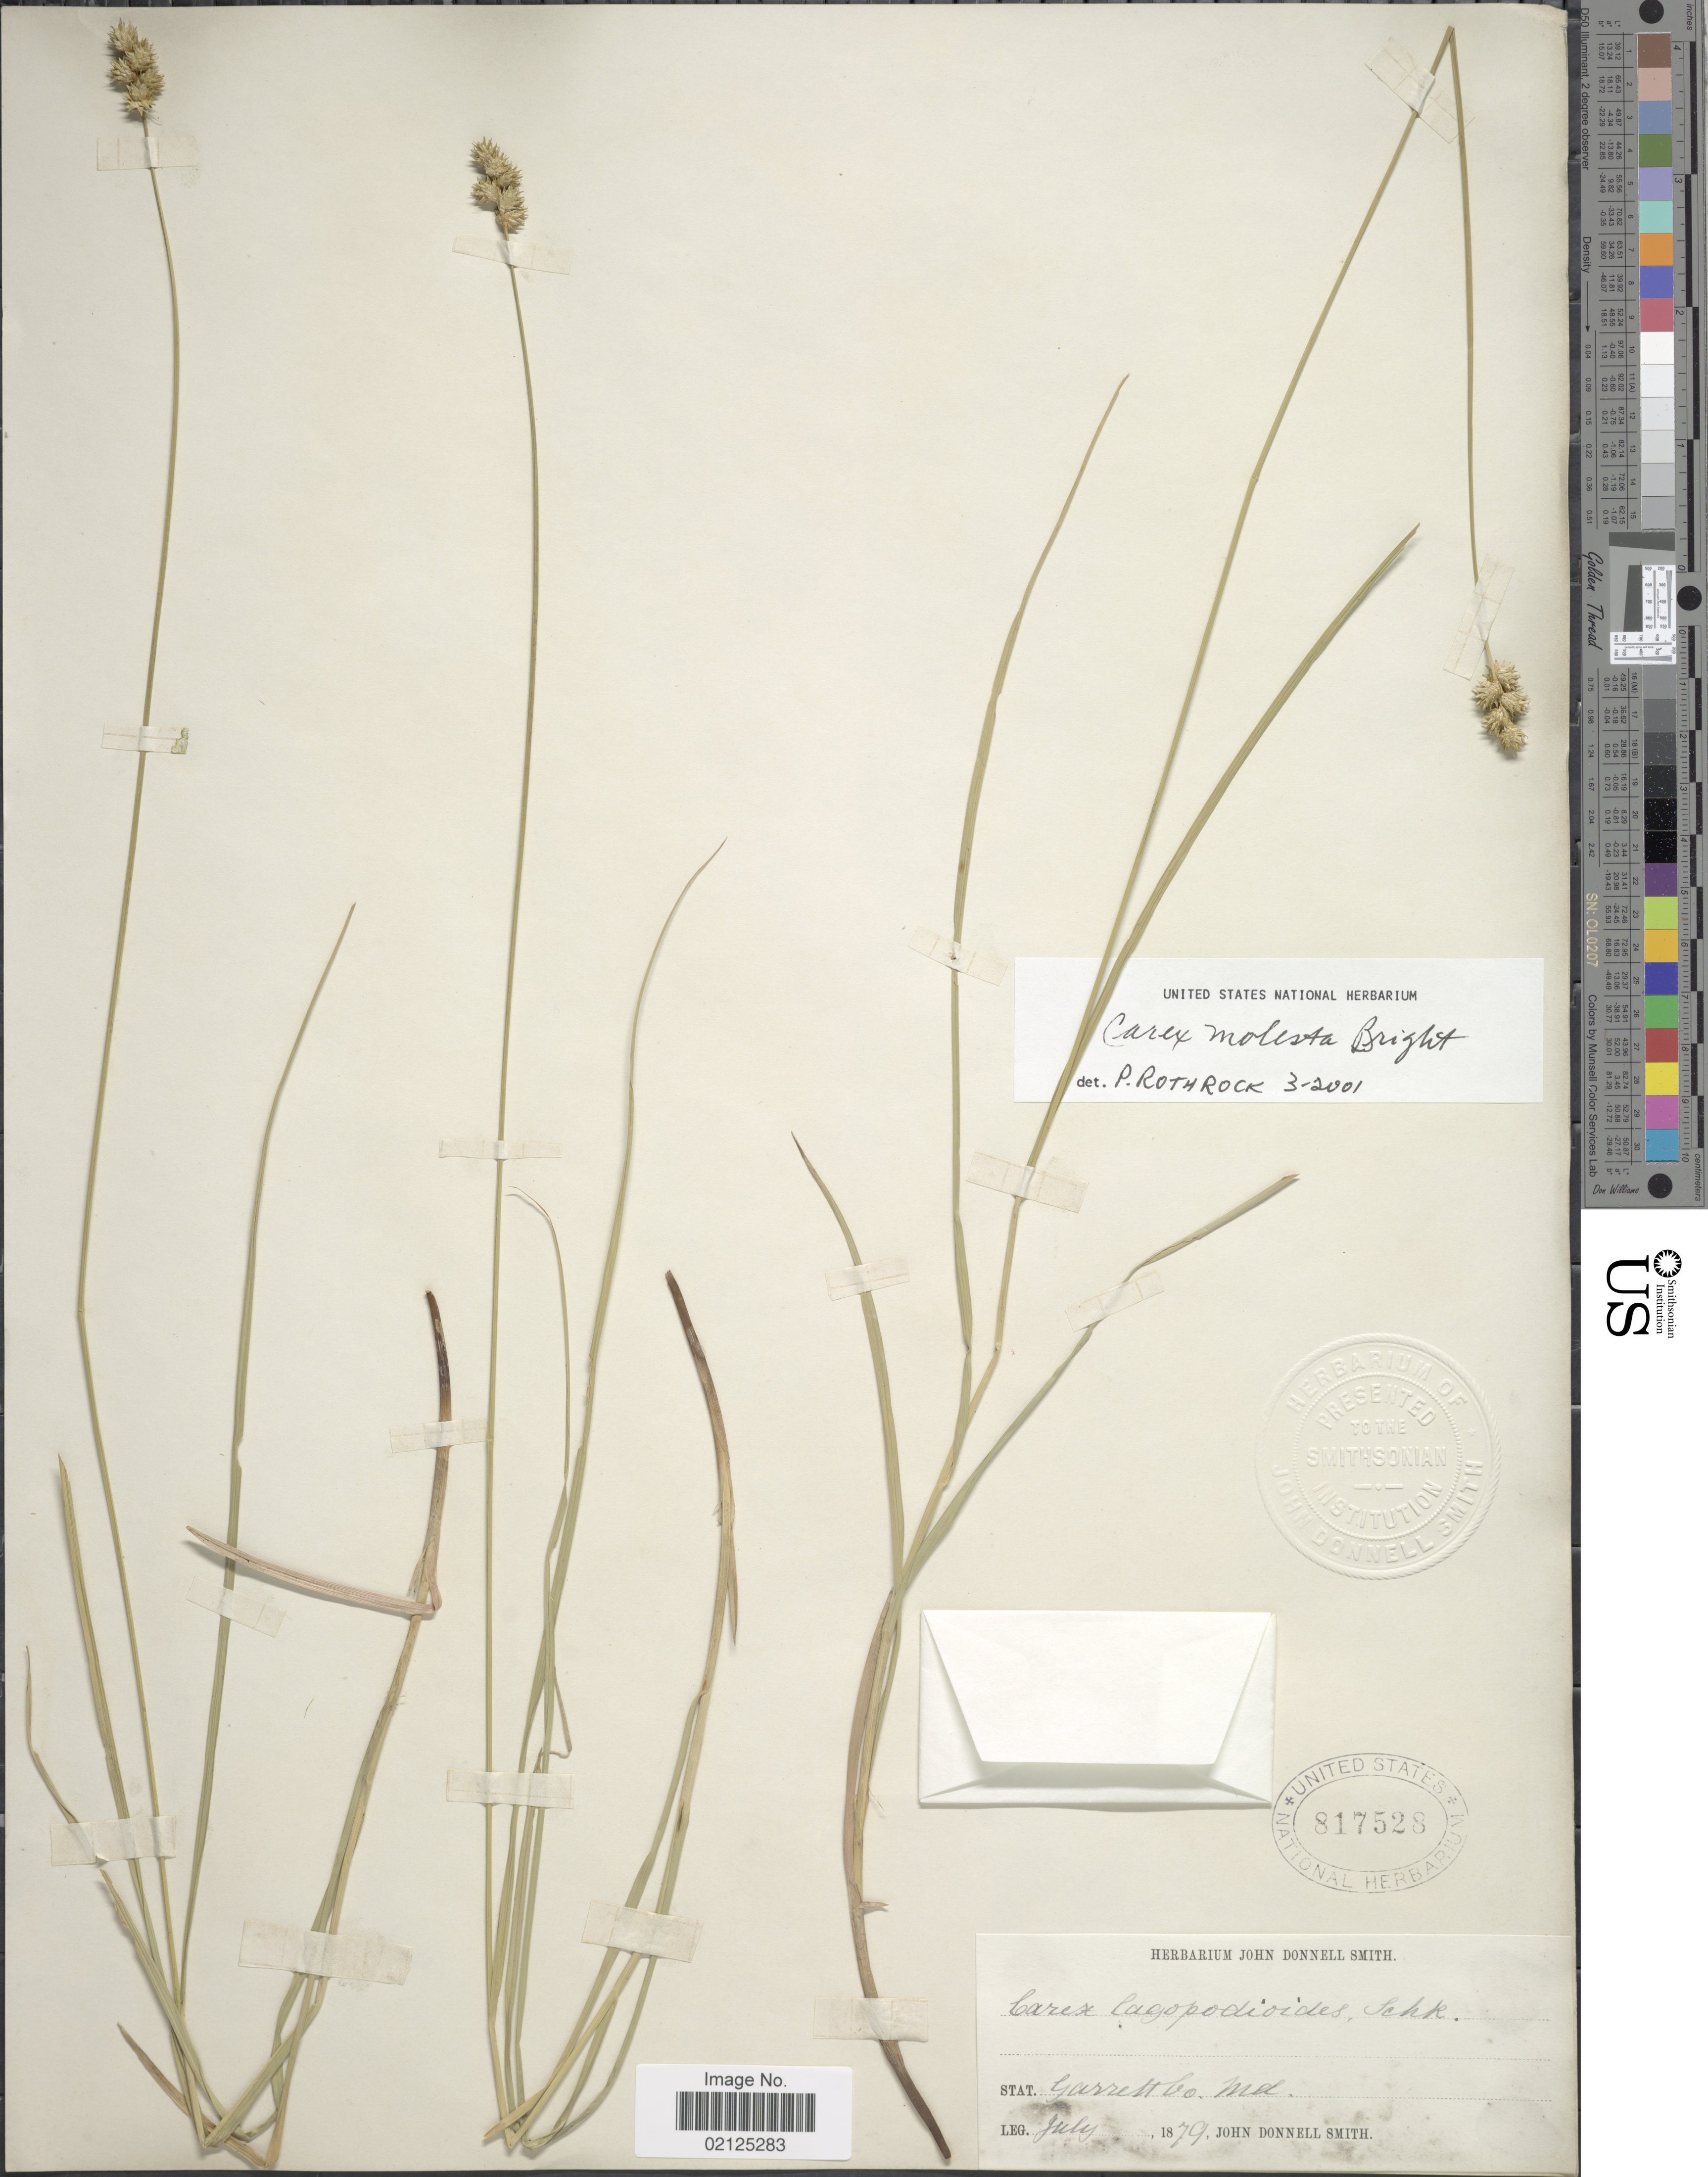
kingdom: Plantae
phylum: Tracheophyta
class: Liliopsida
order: Poales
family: Cyperaceae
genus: Carex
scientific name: Carex molesta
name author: Mack.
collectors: J. Donnell Smith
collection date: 1879-07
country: United States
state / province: Maryland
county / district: Garrett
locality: Garrett Co.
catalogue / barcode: US 817528